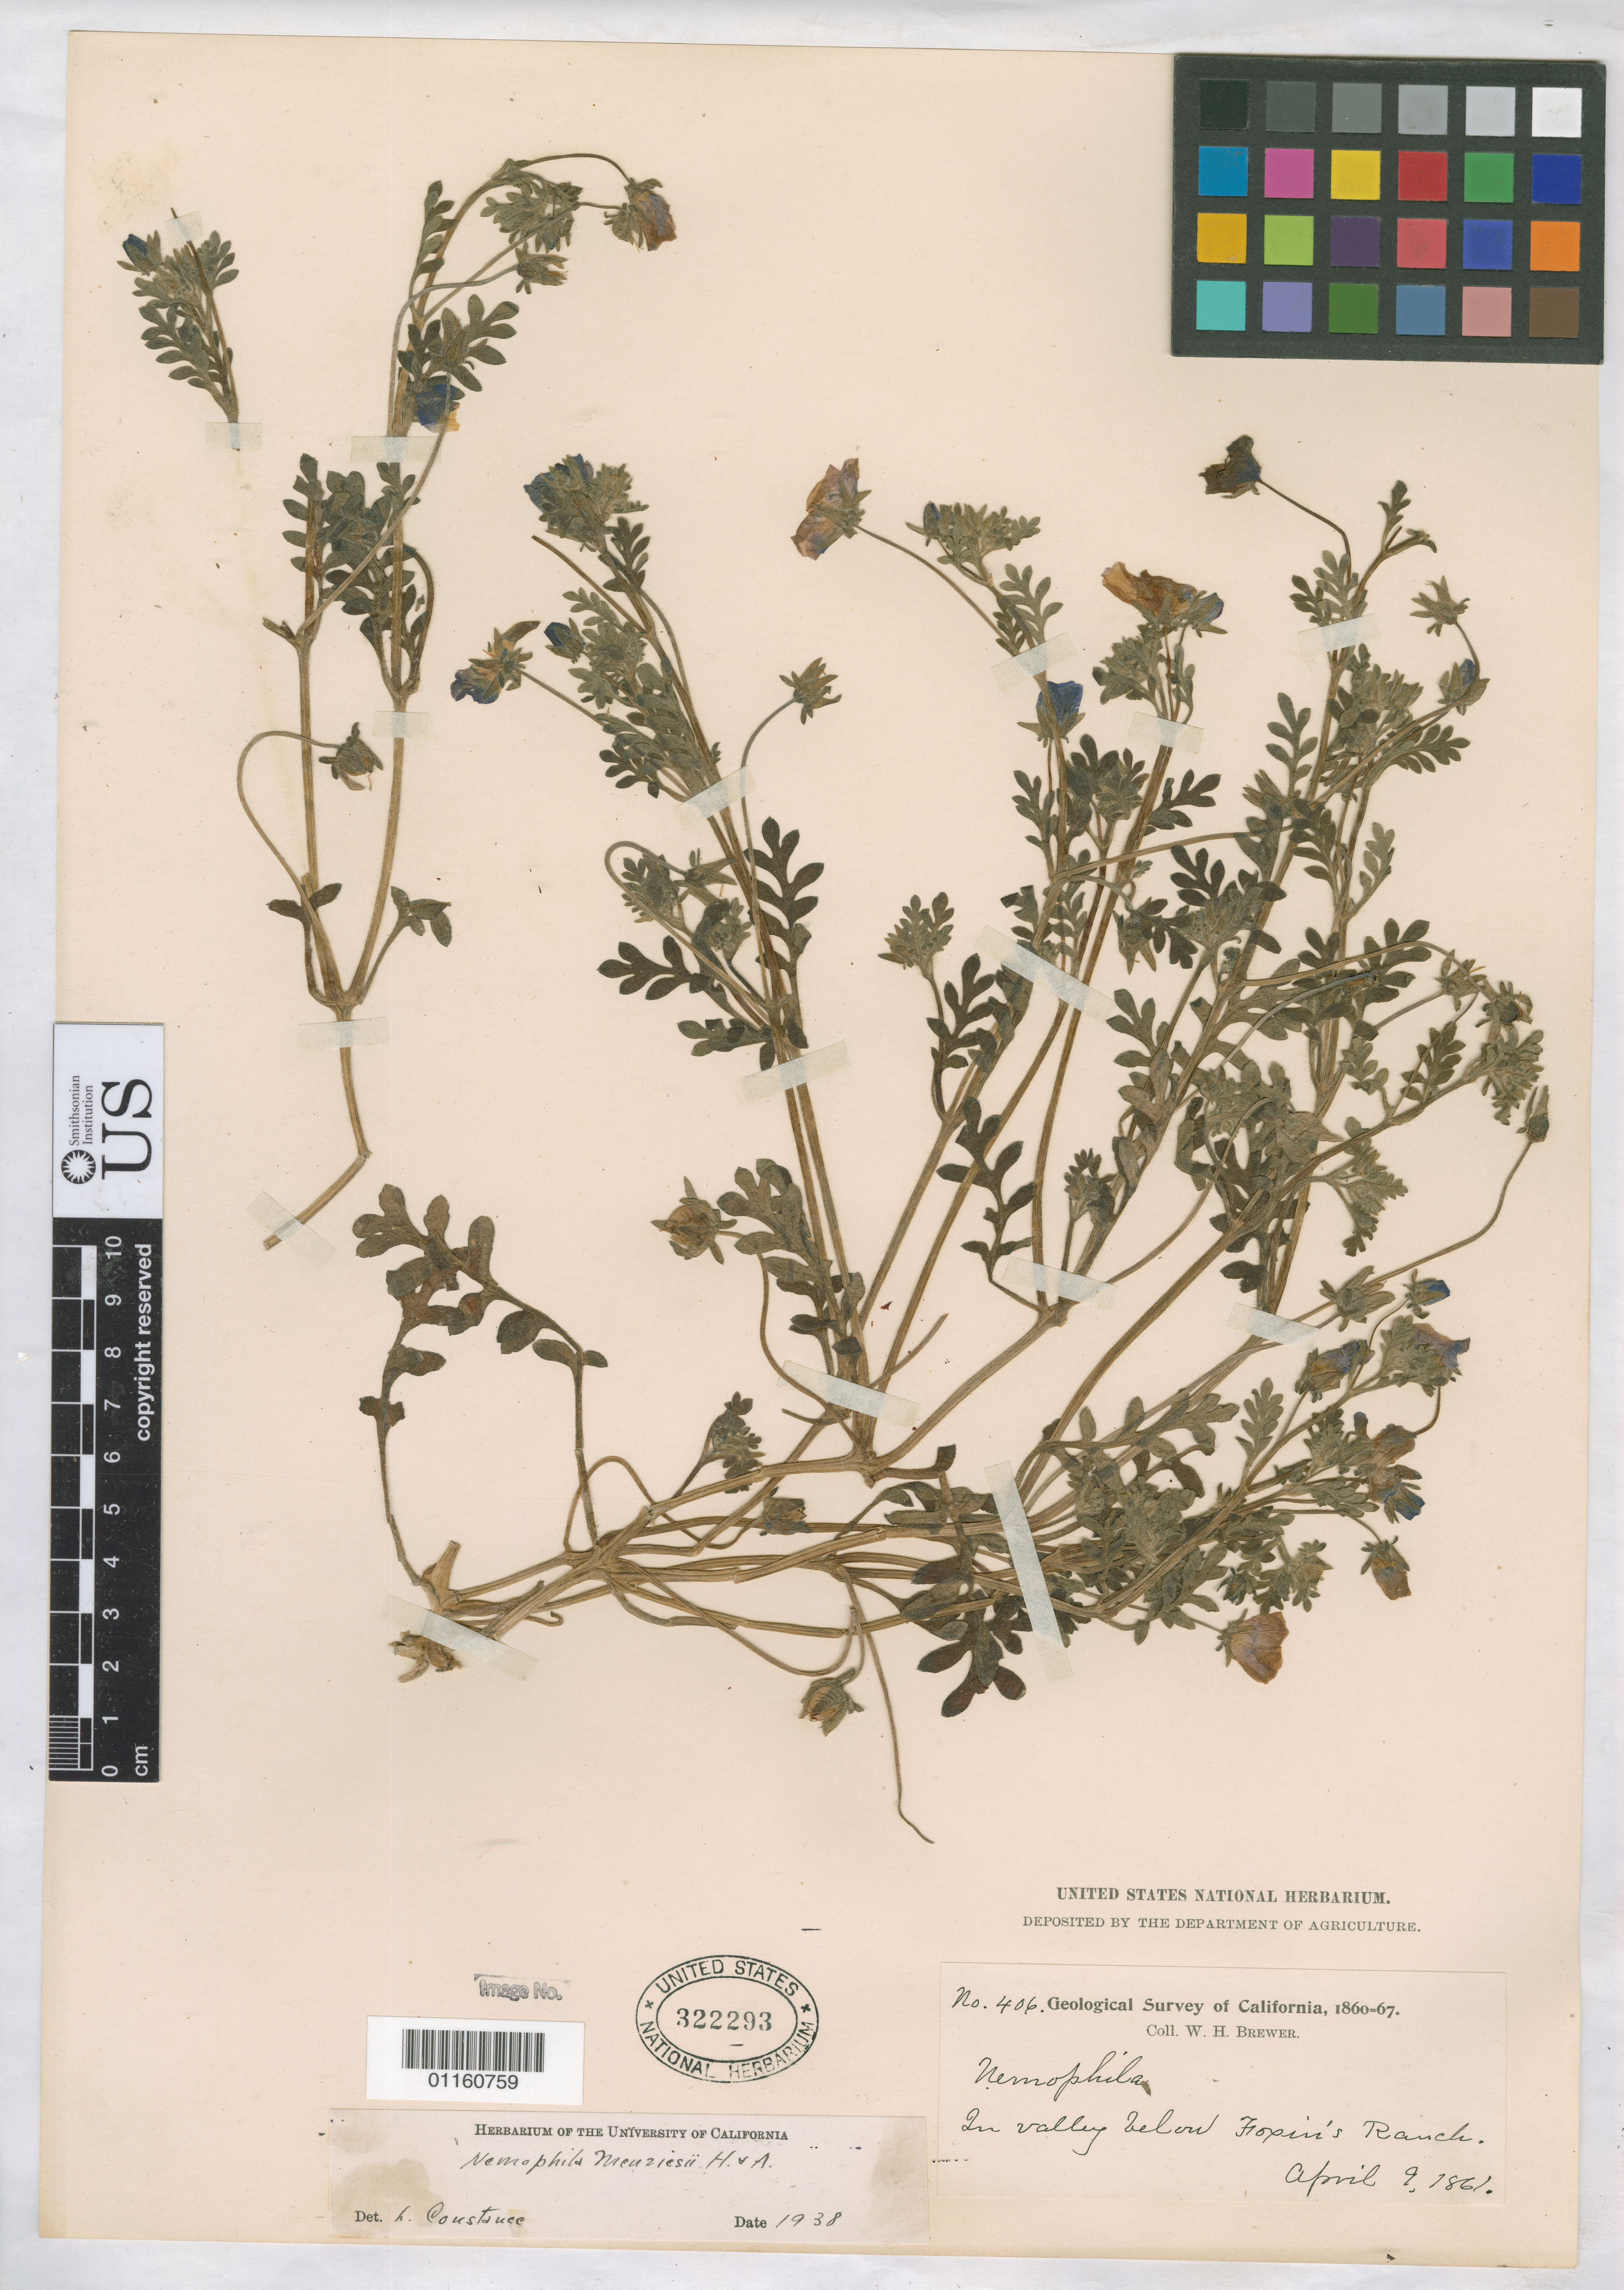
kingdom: Plantae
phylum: Tracheophyta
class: Magnoliopsida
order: Boraginales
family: Hydrophyllaceae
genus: Nemophila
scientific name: Nemophila menziesii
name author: Hook. & Arn.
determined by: Constance, L., (UC), University of California Berkeley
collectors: W. H. Brewer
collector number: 406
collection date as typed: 9 Apr 1861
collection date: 1861-04-09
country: United States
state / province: California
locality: In Valley below Foxin's Ranch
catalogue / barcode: US 322293